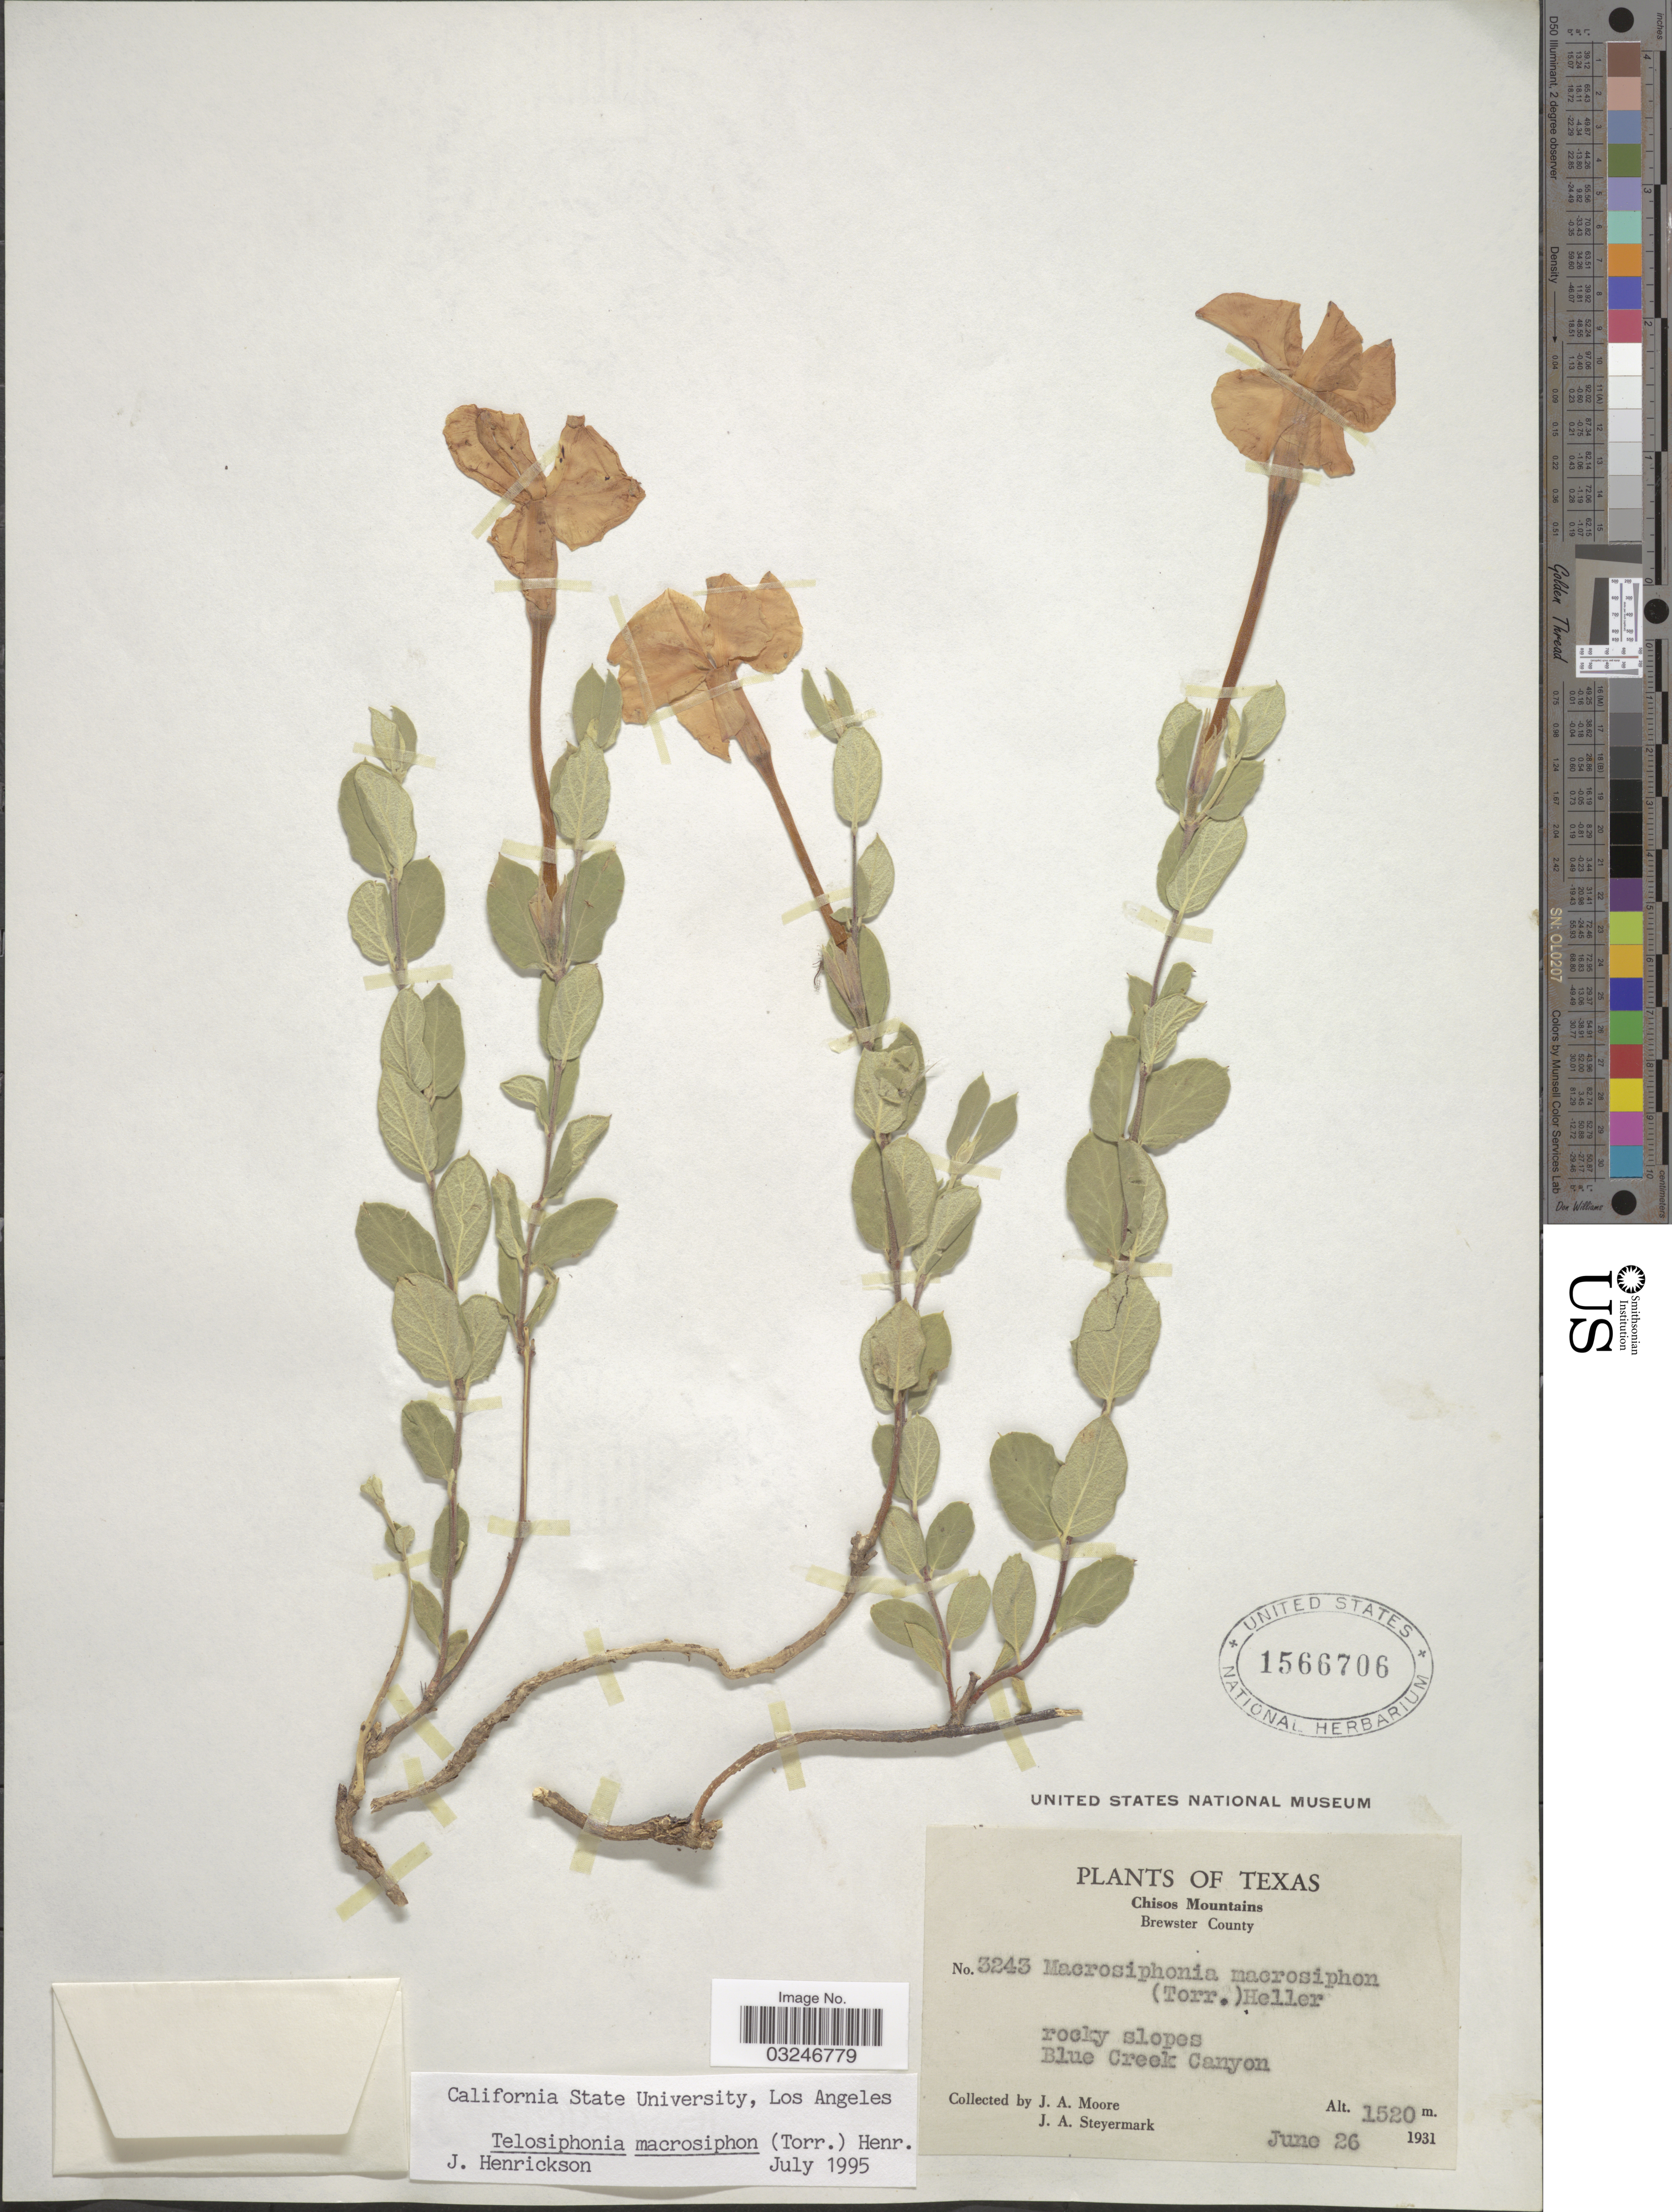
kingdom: Plantae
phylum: Tracheophyta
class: Magnoliopsida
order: Gentianales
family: Apocynaceae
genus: Telosiphonia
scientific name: Telosiphonia macrosiphon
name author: (Torr.) Henrickson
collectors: J. A. Moore & J. Steyermark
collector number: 3243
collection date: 1931-06-26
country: United States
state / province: Texas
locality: Chisos Mountains. Brewster County. Blue Creek Canyon.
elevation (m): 1520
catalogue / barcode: US 1566706